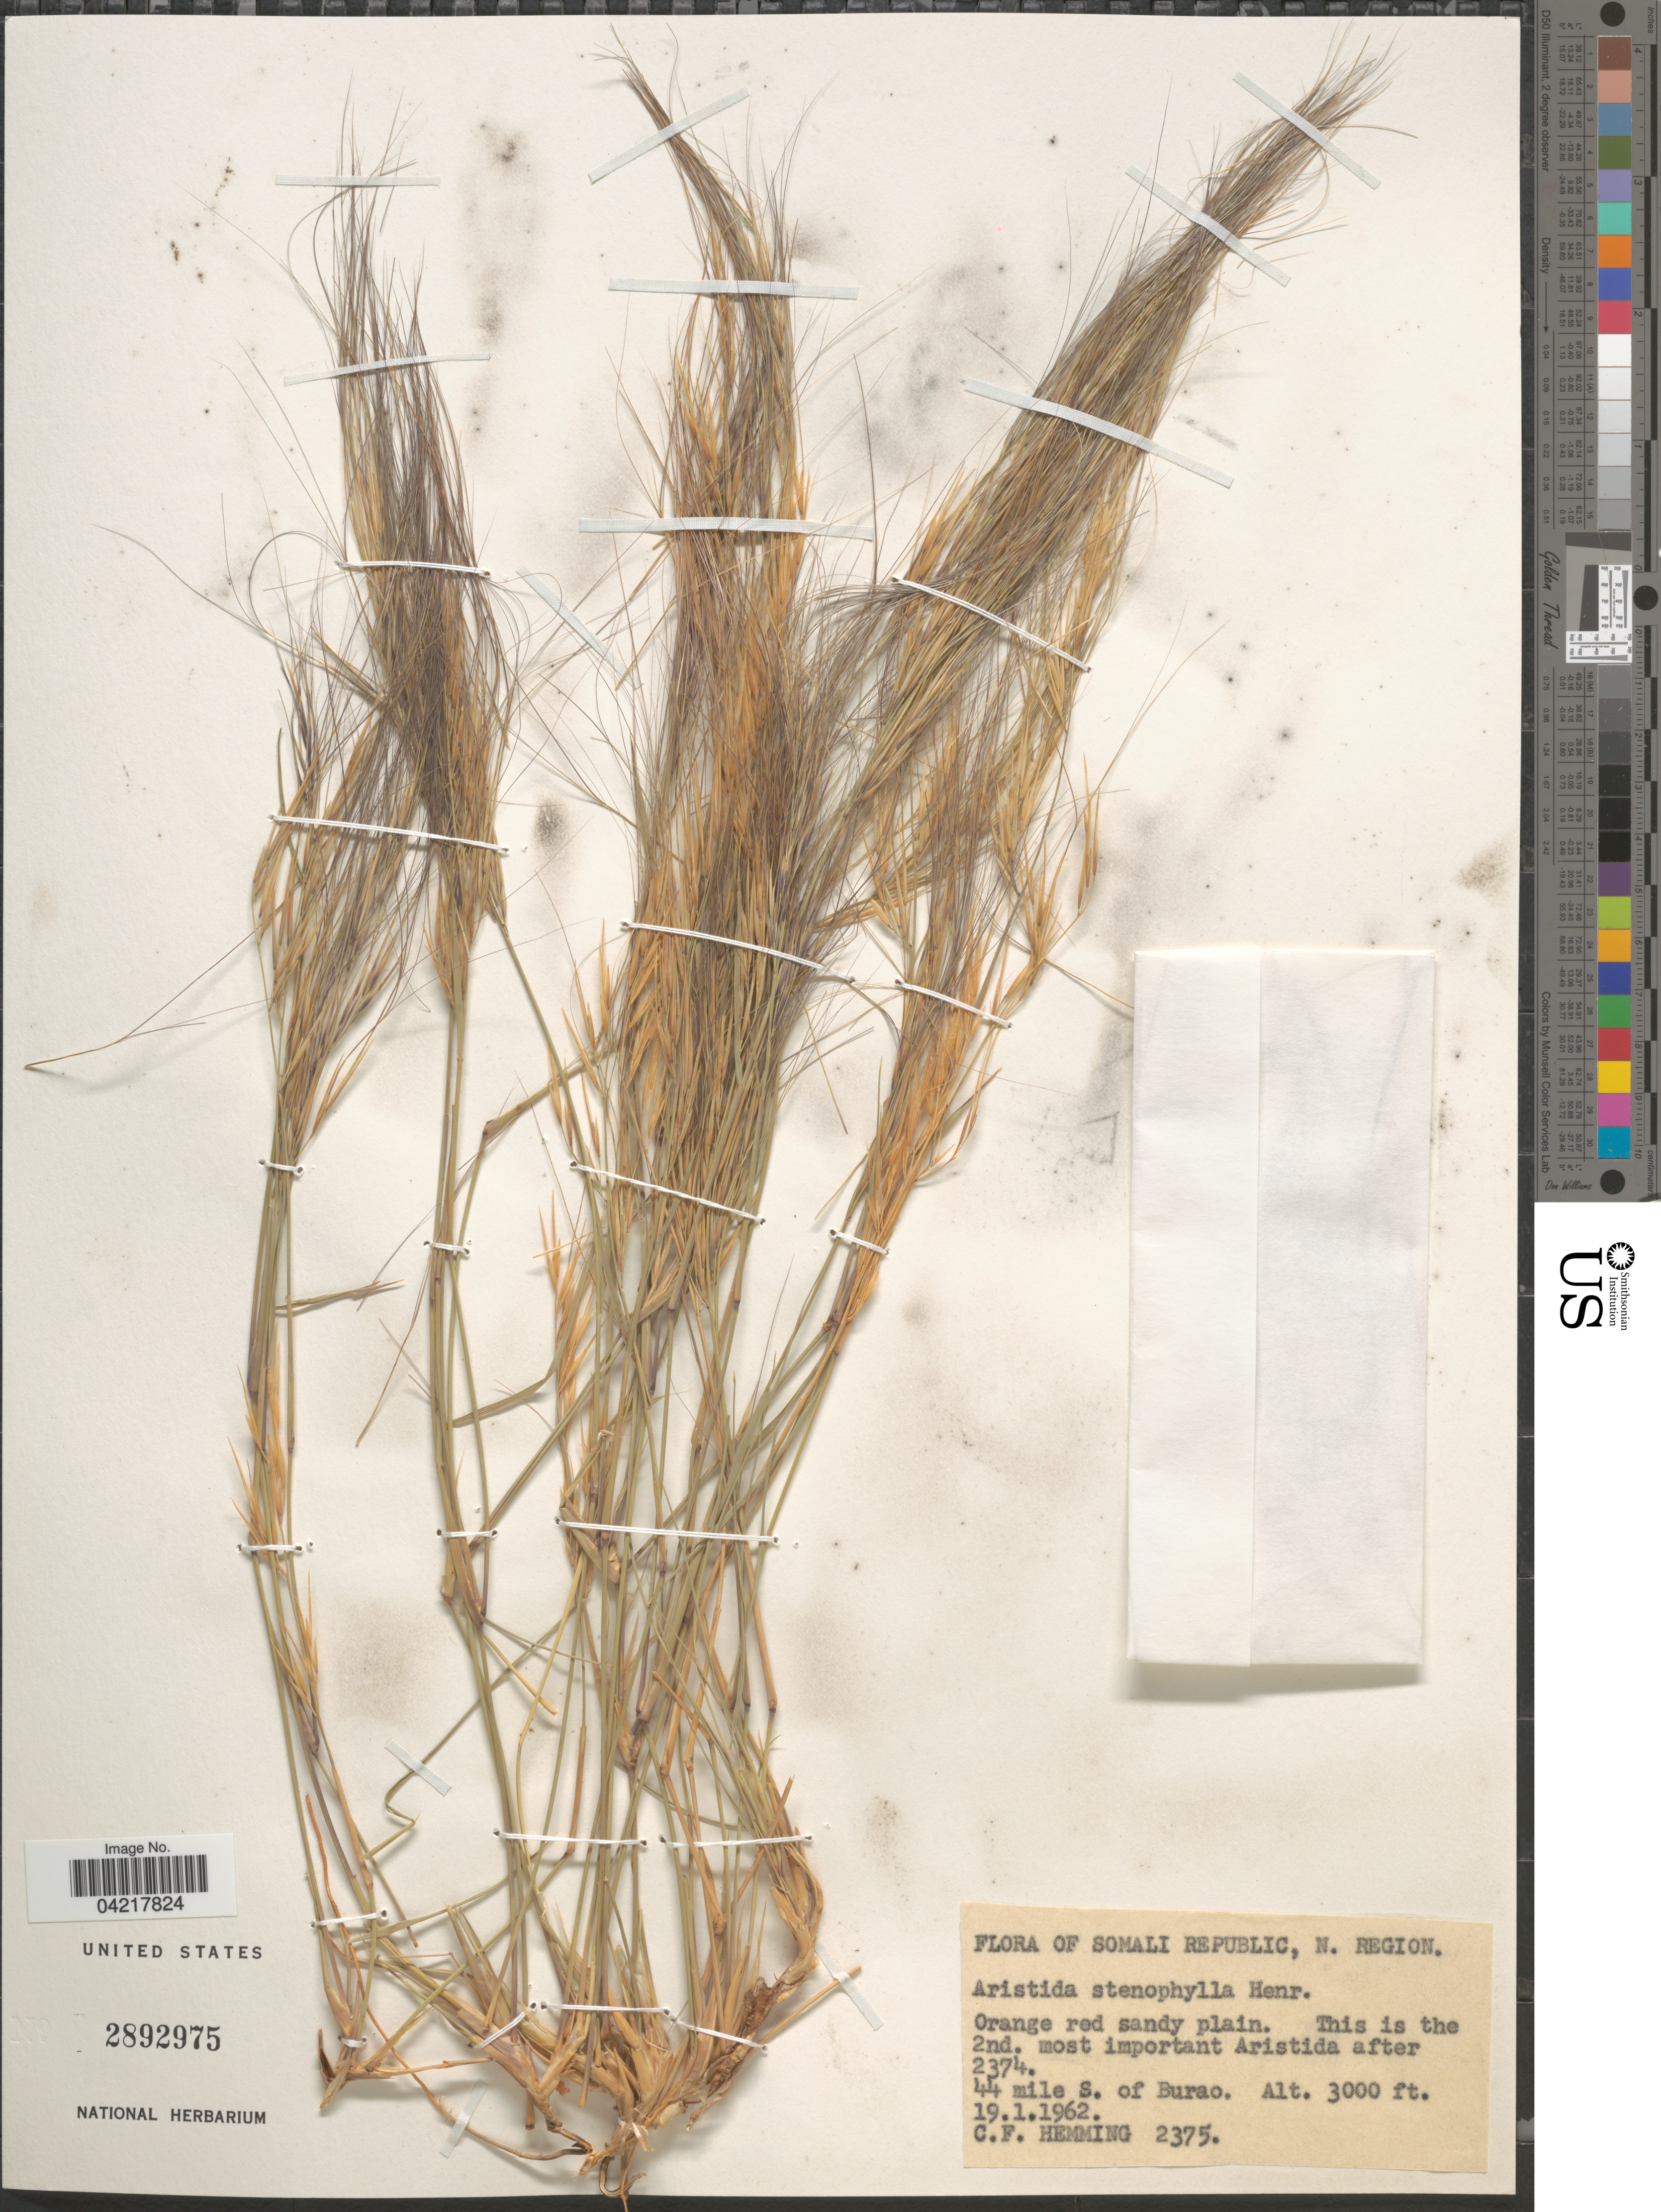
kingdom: Plantae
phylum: Tracheophyta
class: Liliopsida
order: Poales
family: Poaceae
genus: Aristida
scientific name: Aristida stenophylla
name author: Henr.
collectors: C. Hemming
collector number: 2375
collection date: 1962-01-19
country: Somalia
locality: Somali Republic, N. Region. 44 mile S. of Burao.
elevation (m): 914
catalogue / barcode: US 2892975